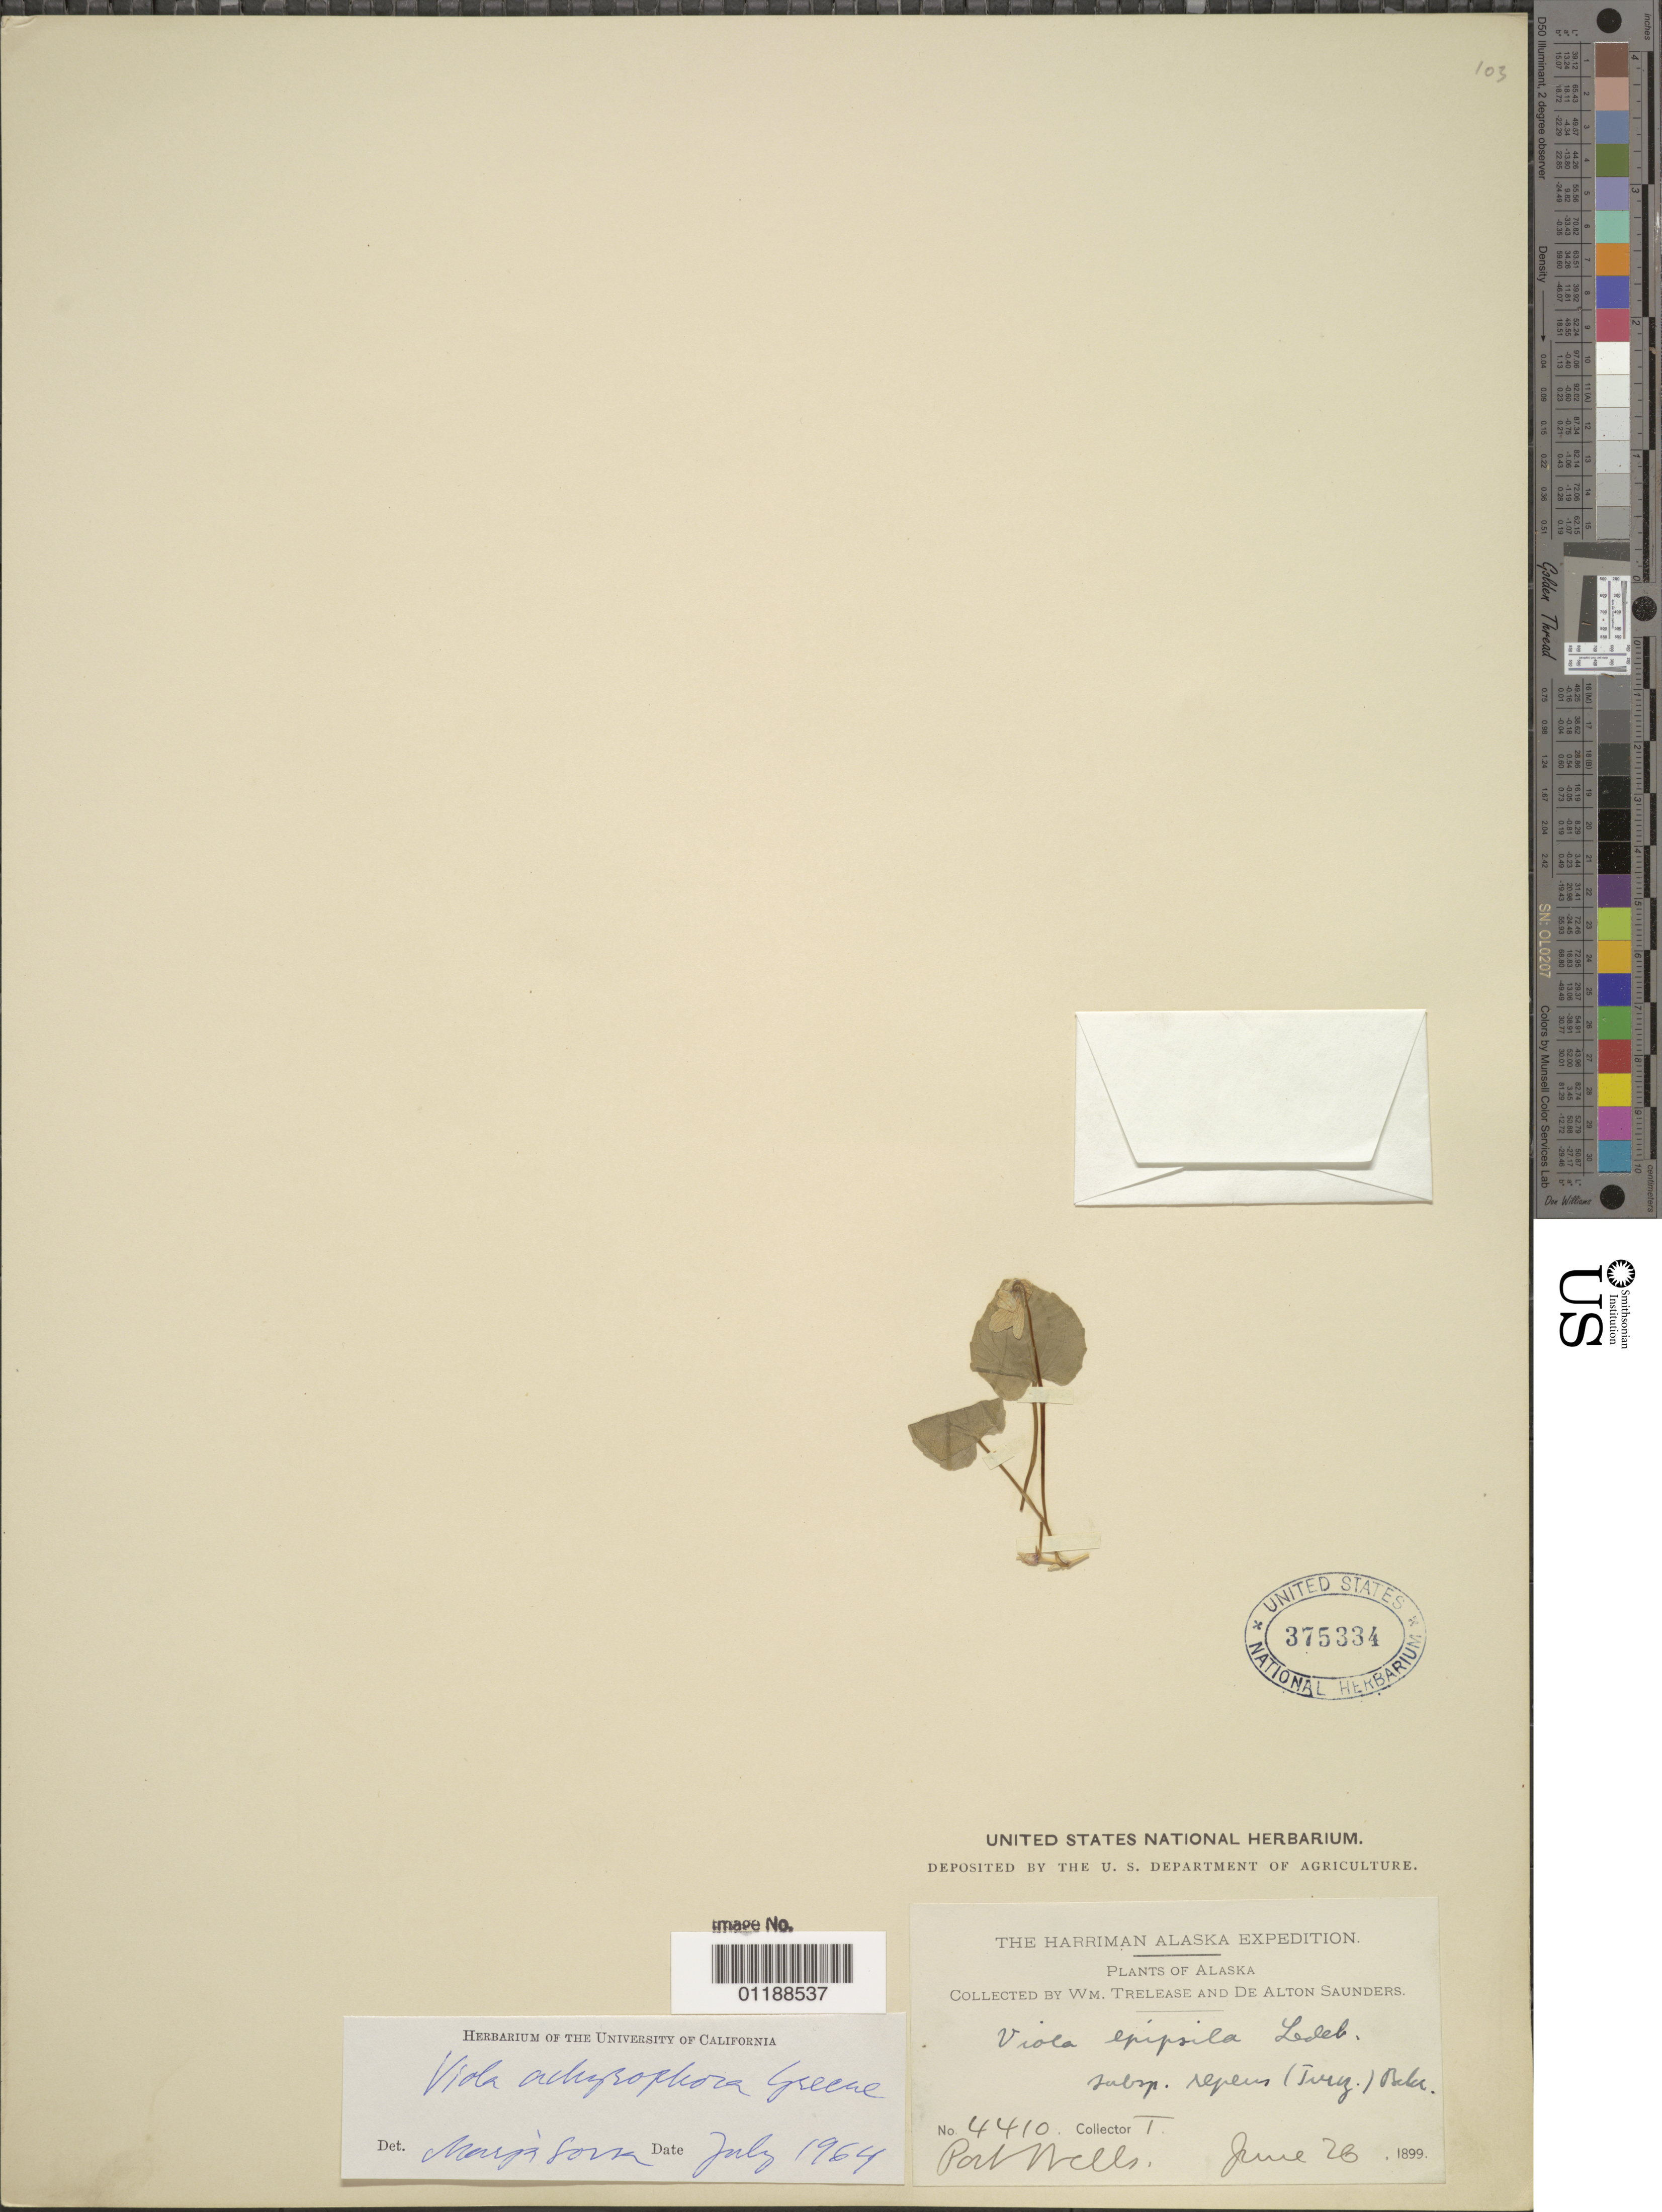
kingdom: Plantae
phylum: Tracheophyta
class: Magnoliopsida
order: Malpighiales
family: Violaceae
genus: Viola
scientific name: Viola achyrophora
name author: Greene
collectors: W. Trelease & D. Saunders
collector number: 4410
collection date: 1899-06-26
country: United States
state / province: Alaska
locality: Port Wells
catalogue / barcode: US 375334